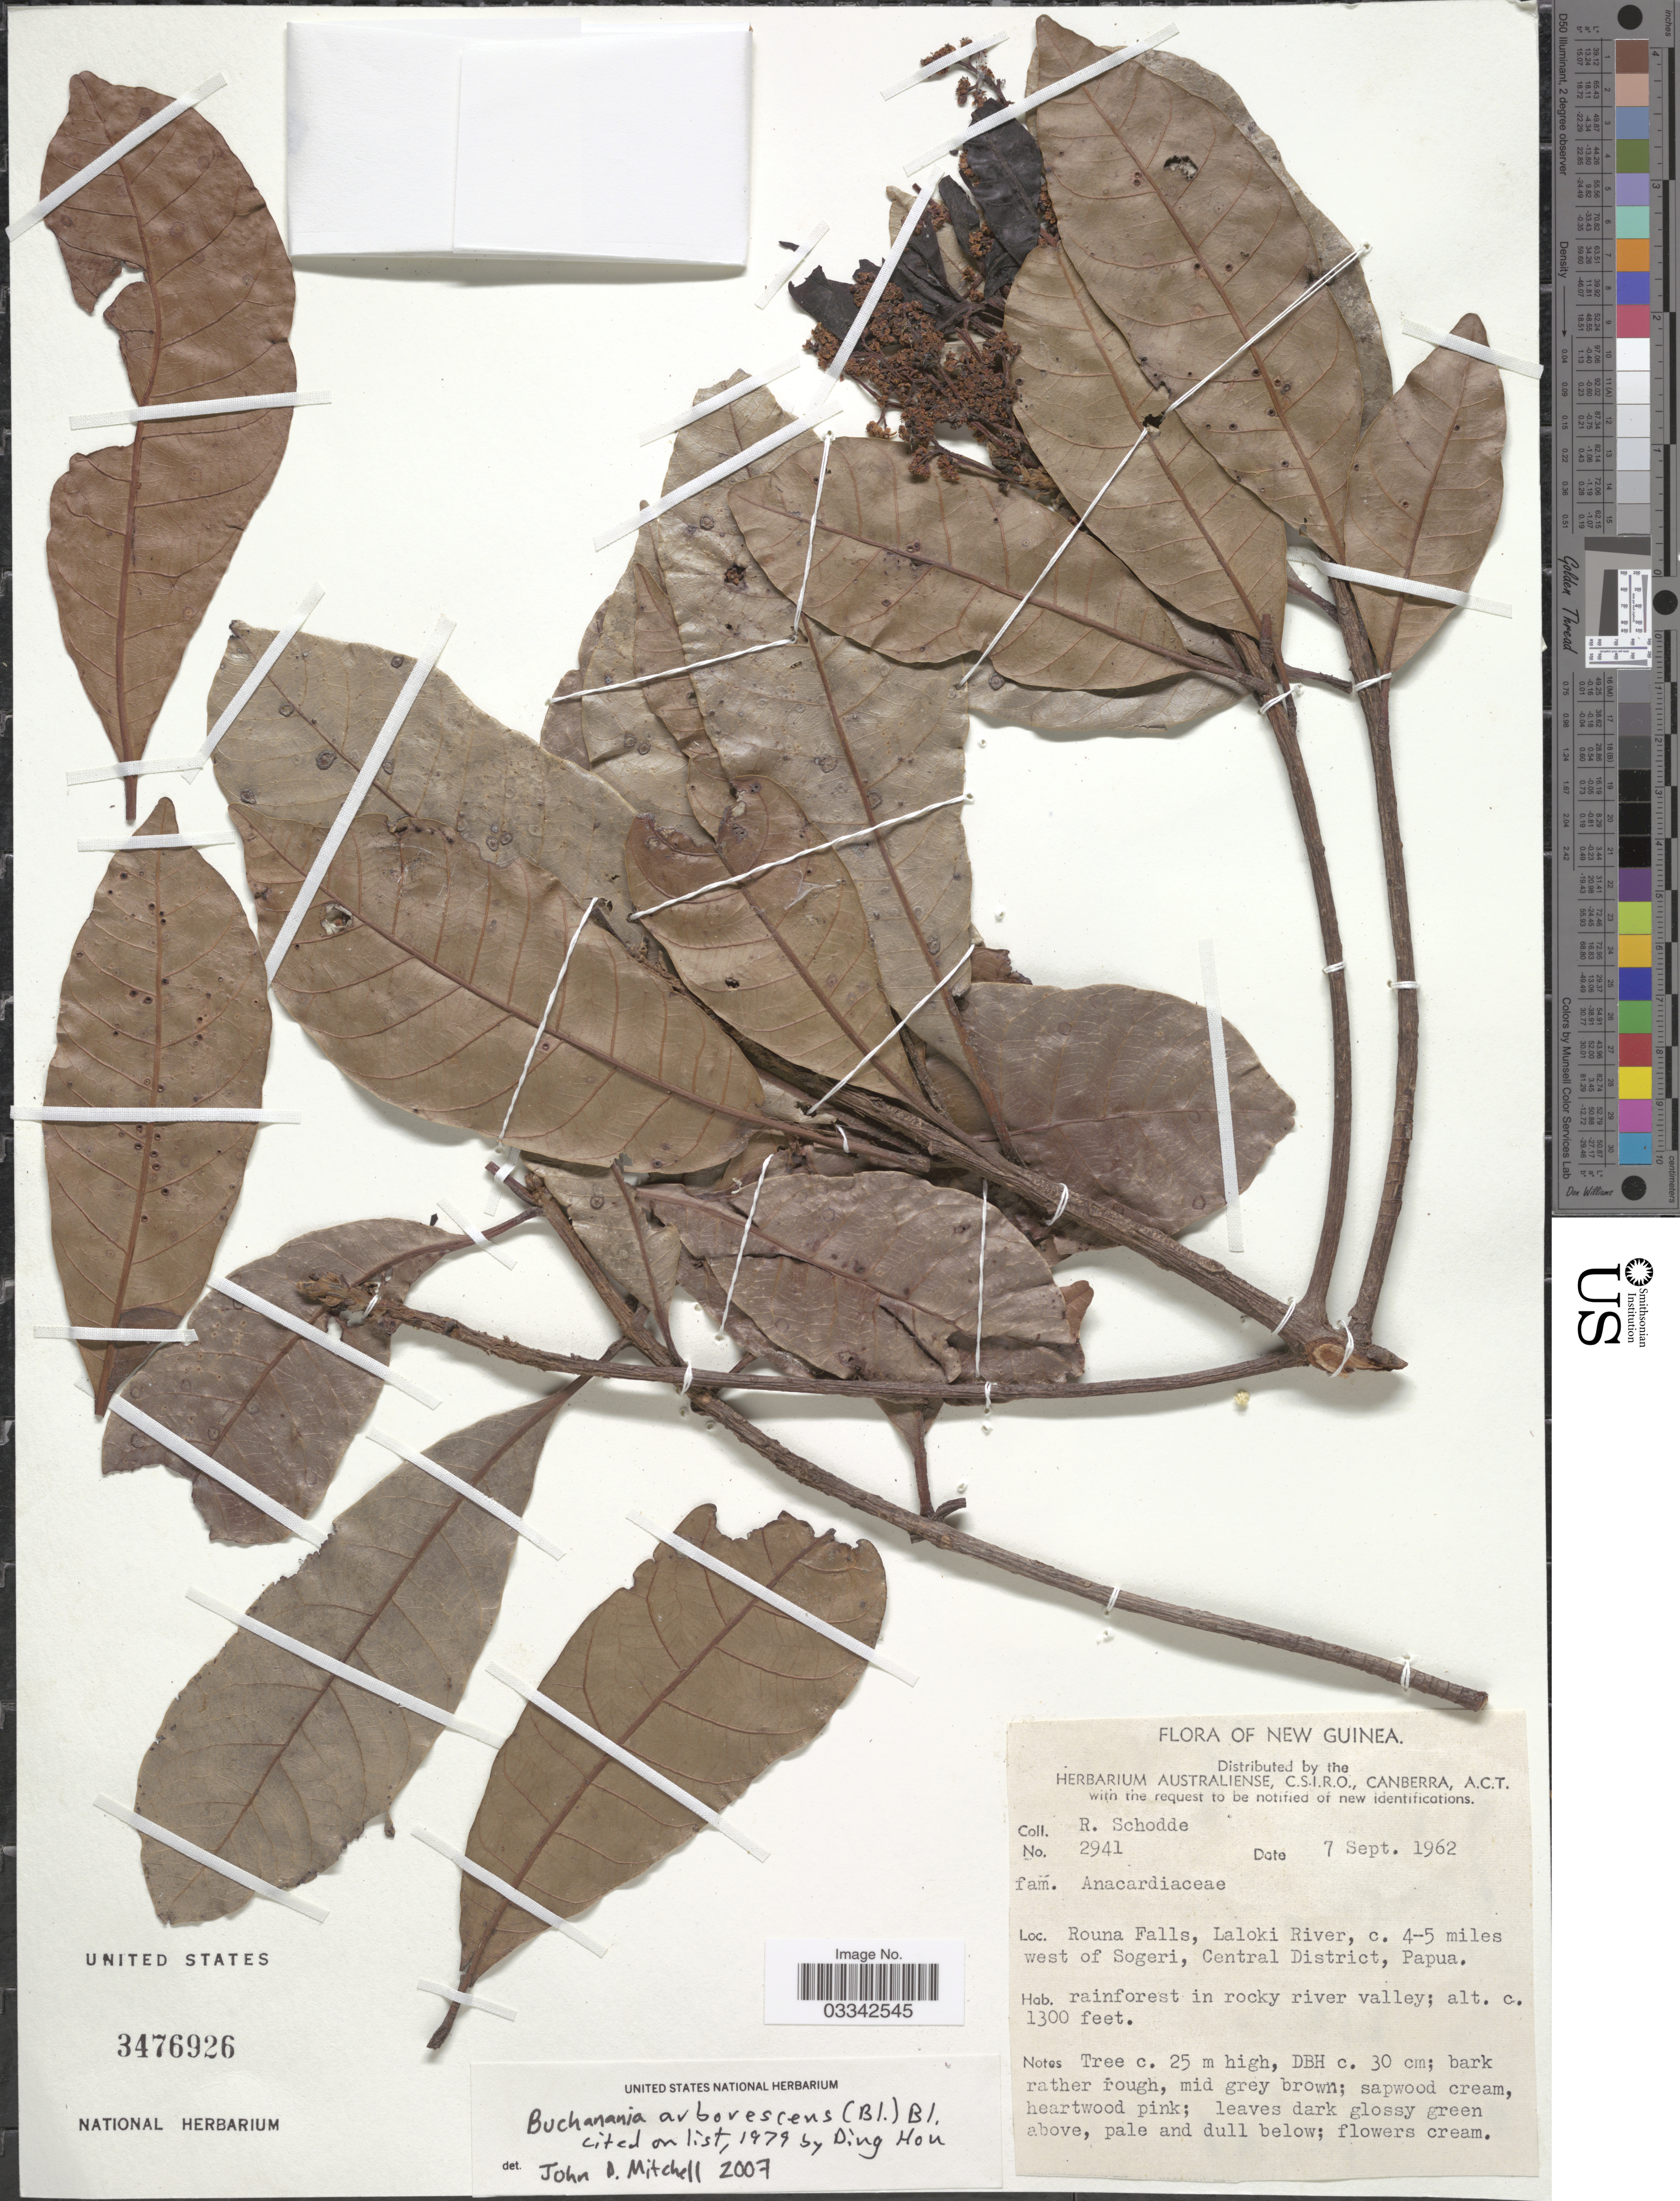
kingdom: Plantae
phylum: Tracheophyta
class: Magnoliopsida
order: Sapindales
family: Anacardiaceae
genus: Buchanania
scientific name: Buchanania arborescens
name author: (Blume) Blume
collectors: R. Schodde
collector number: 2941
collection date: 1962-09-07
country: Papua New Guinea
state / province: Central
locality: New Guinea. Rouna Falls, Laloki River, c. 4-5 miles west of Sogeri, Central District, Papua.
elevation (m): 396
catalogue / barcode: US 3476926